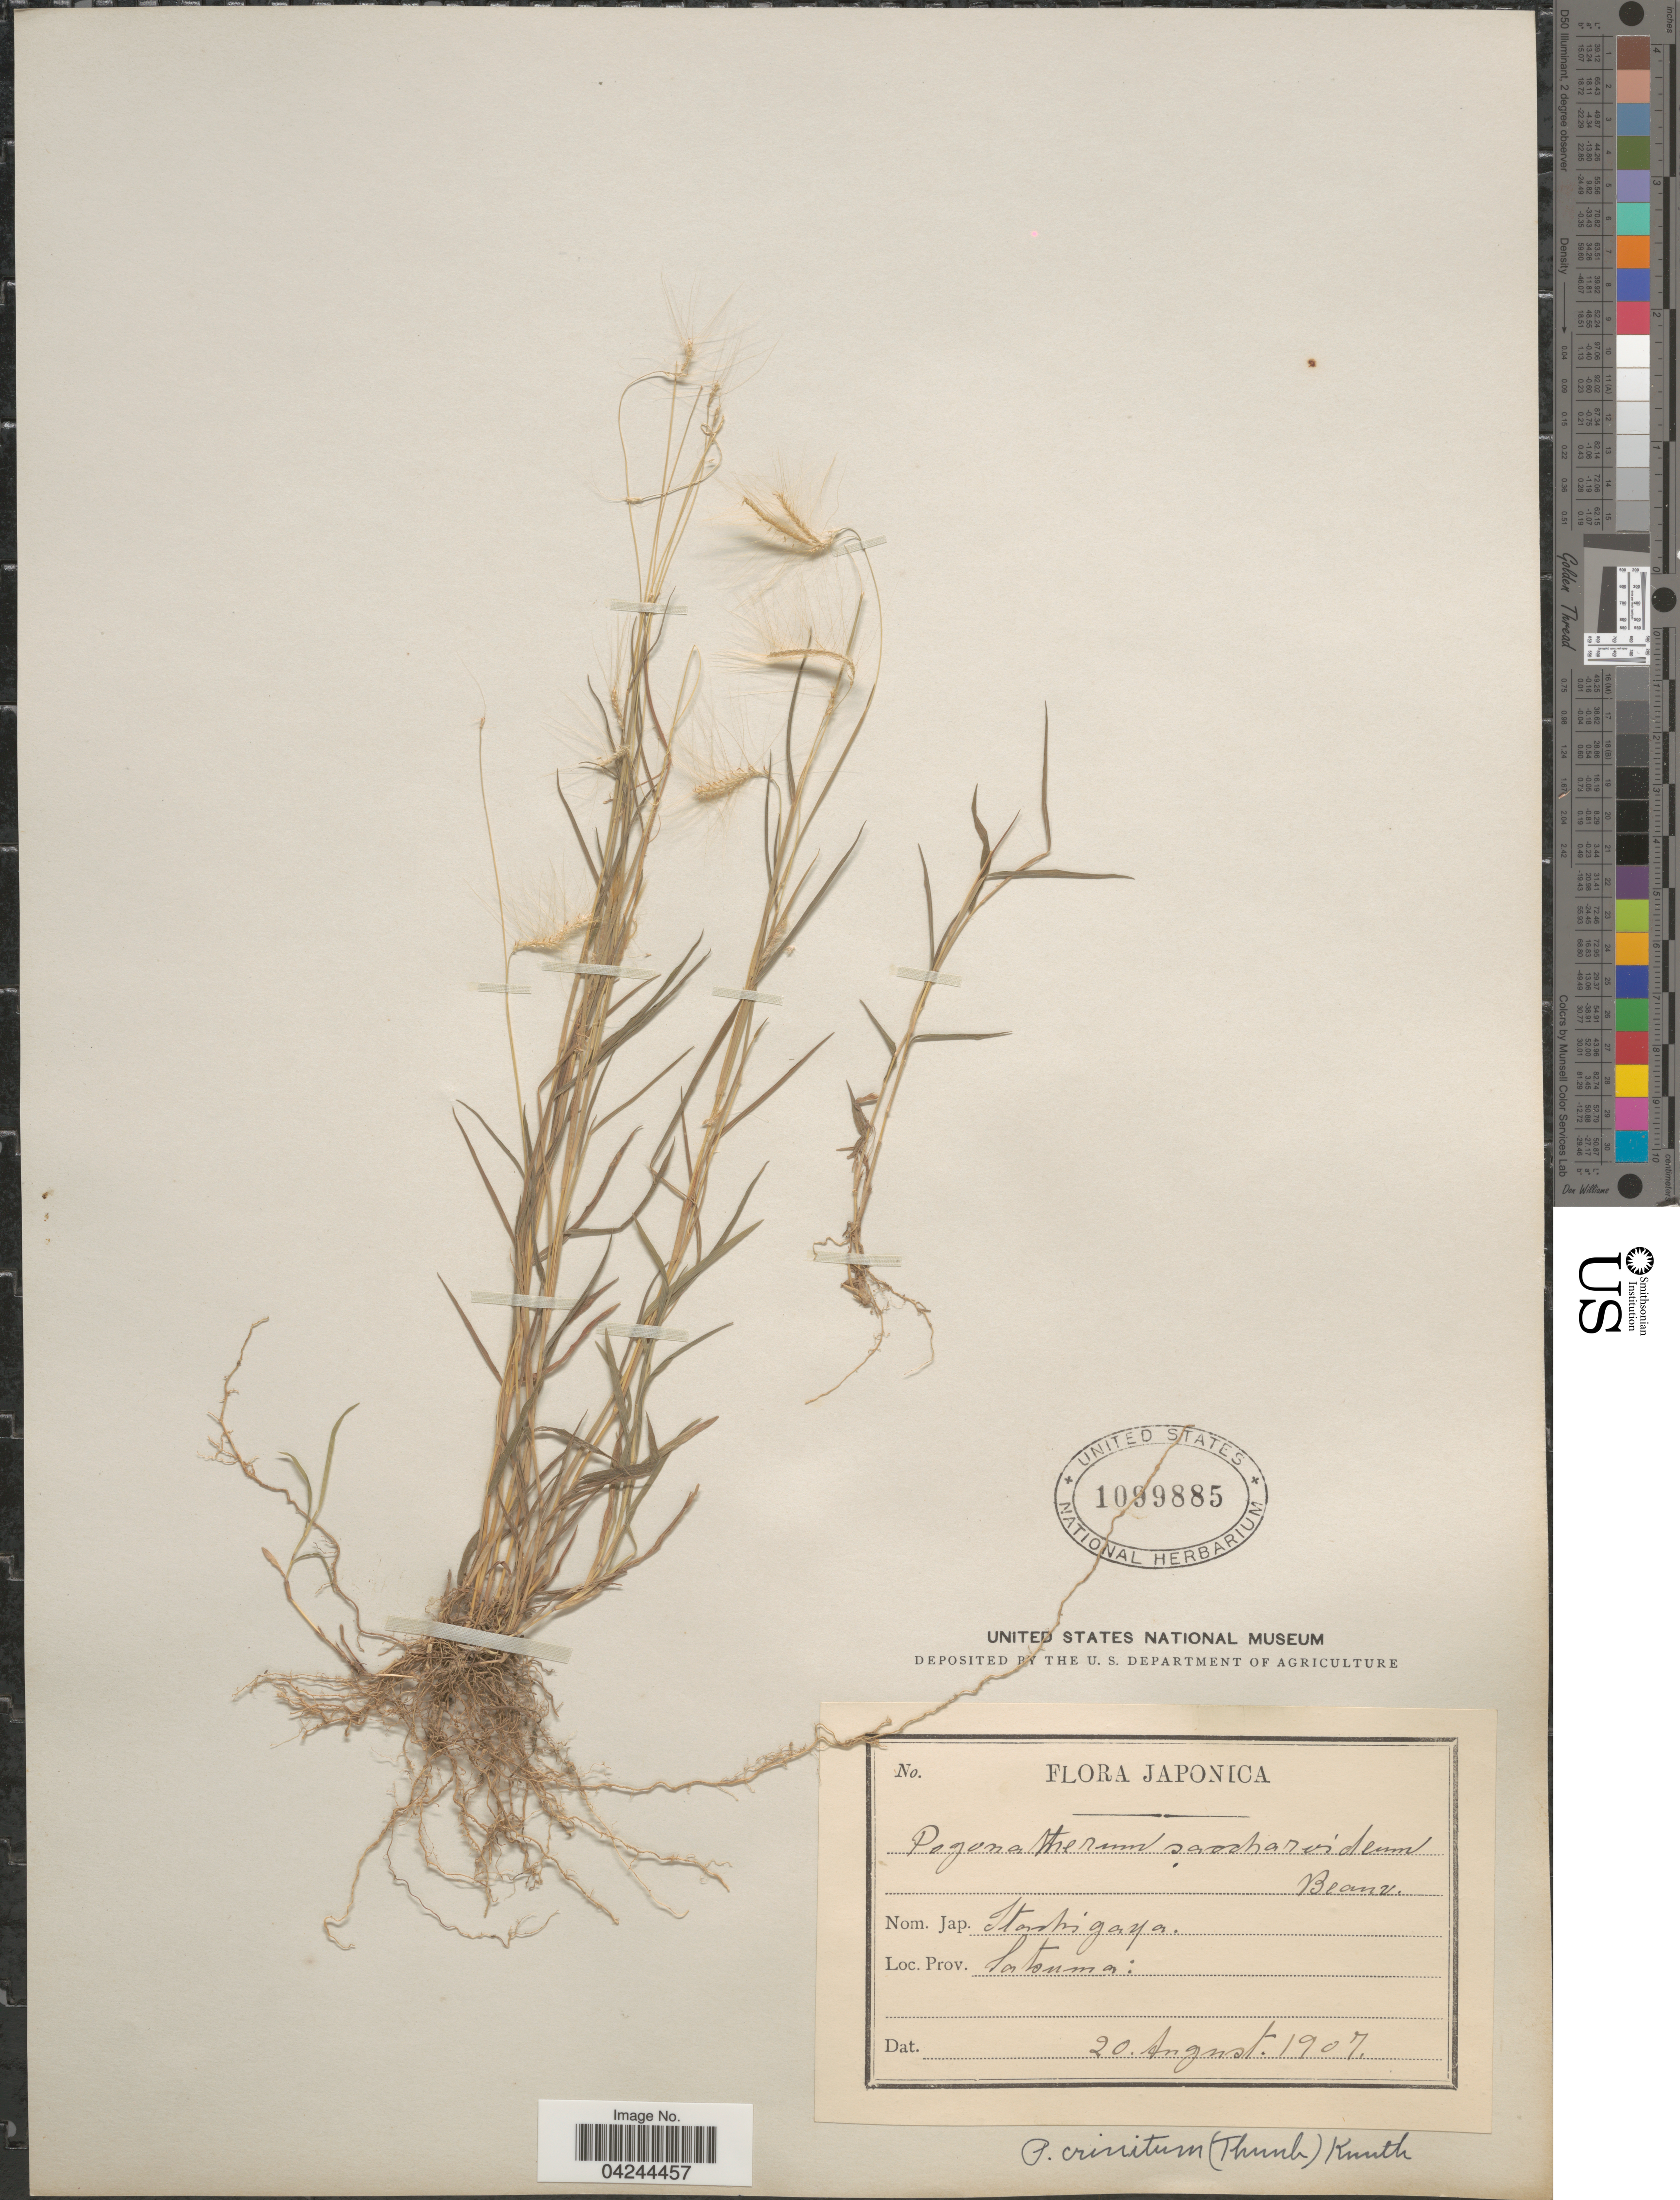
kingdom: Plantae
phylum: Tracheophyta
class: Liliopsida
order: Poales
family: Poaceae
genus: Pogonatherum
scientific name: Pogonatherum crinitum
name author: (Thunb.) Kunth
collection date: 1907-08-20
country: Japan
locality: Prov. Satsuma.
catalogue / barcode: US 1099885